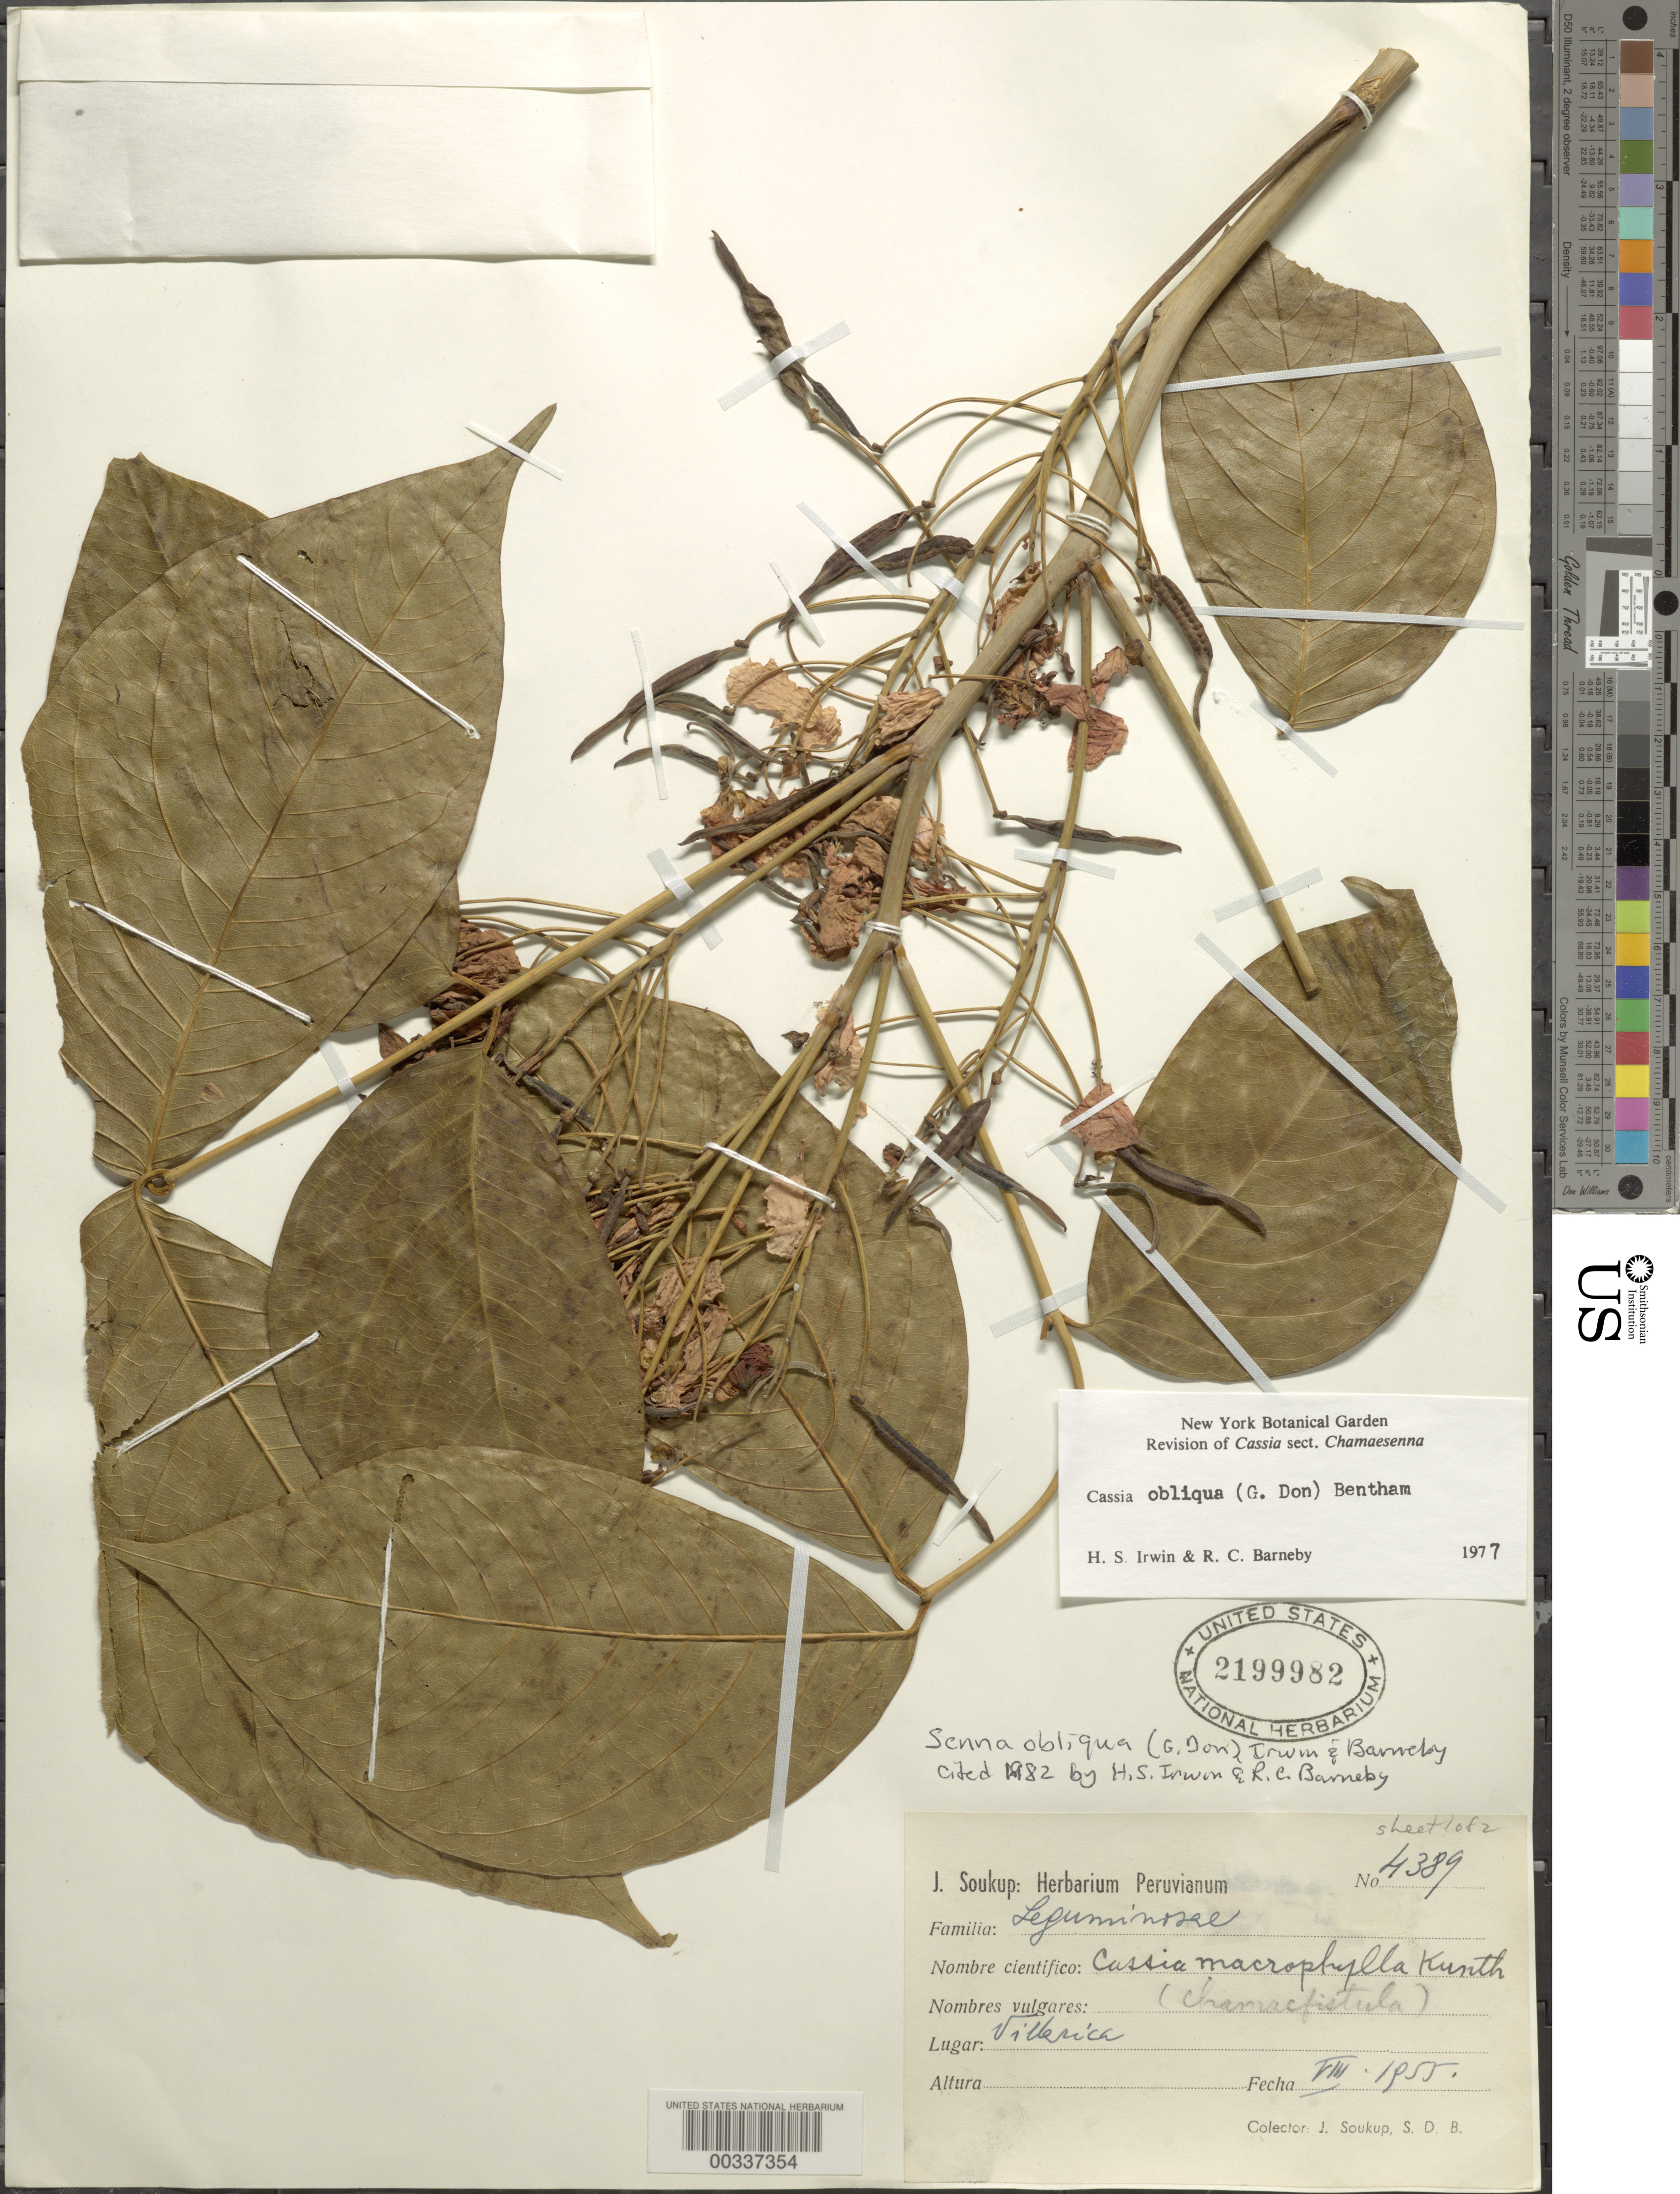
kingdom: Plantae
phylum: Tracheophyta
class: Magnoliopsida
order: Fabales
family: Fabaceae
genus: Senna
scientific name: Senna obliqua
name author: (G. Don) H.S. Irwin & Barneby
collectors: J. J. Soukup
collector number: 4389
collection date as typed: Aug 1955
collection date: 1955-08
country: Peru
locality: Villarich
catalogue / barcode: US 2199982